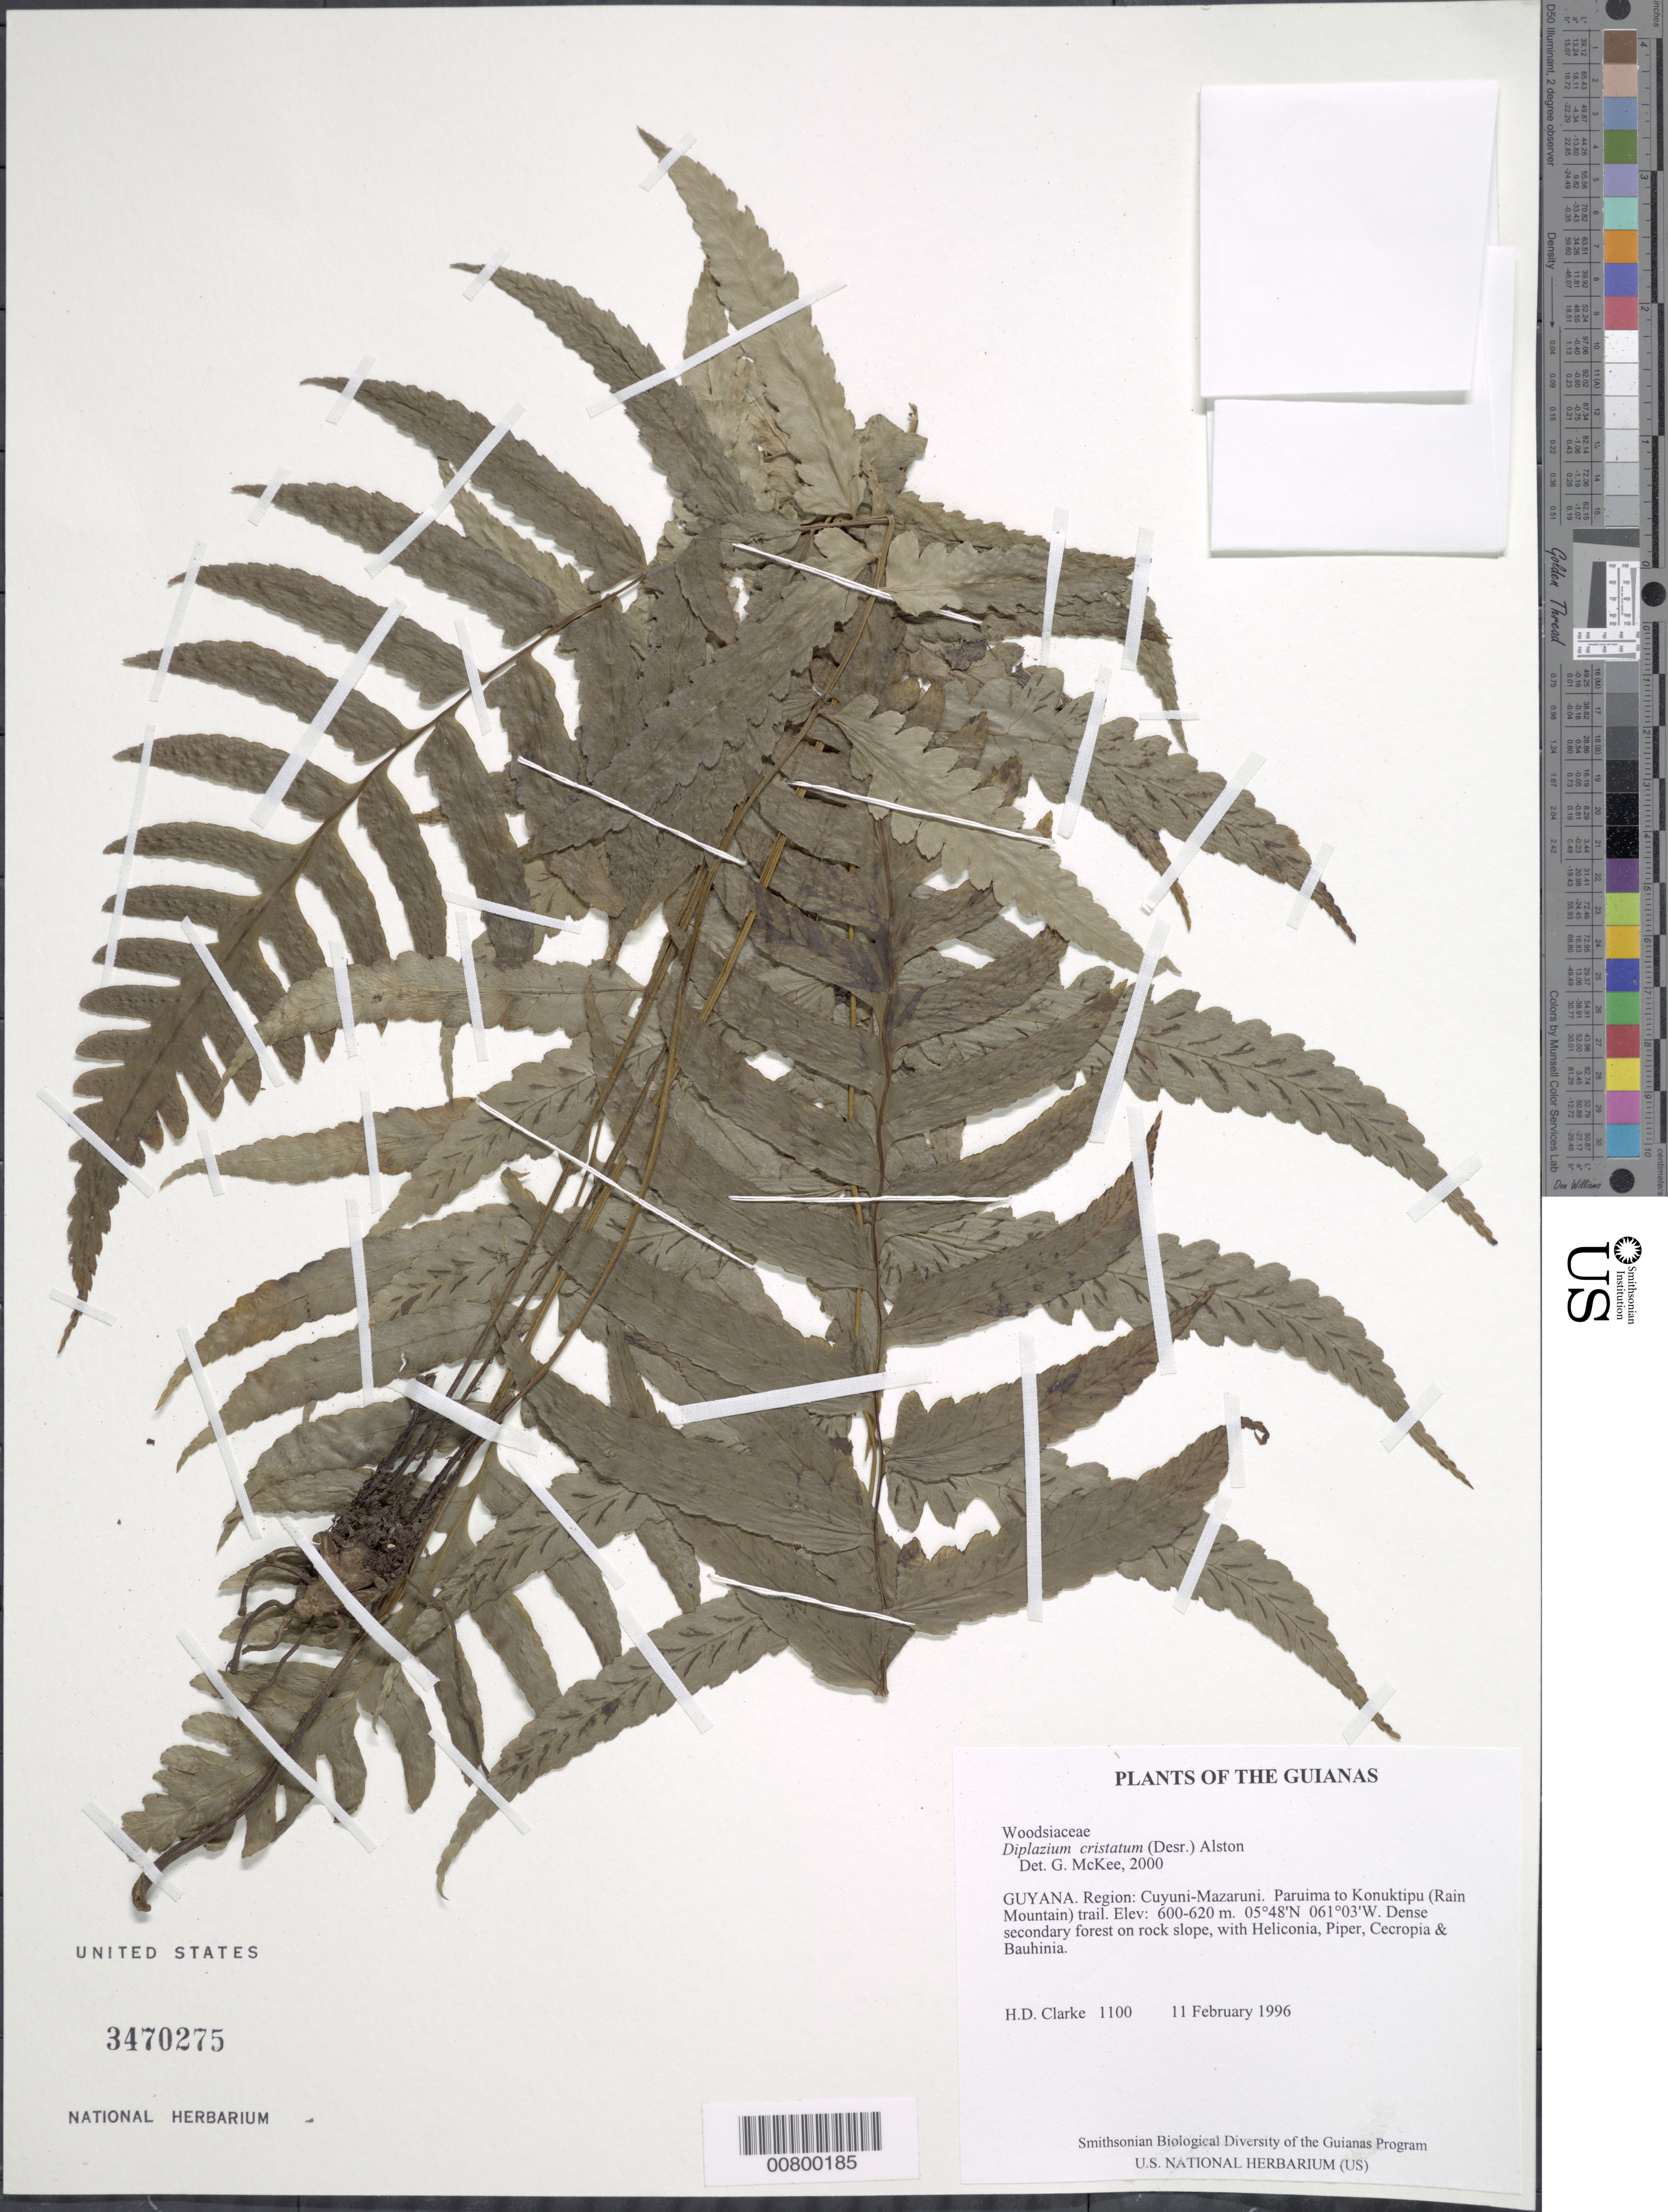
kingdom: Plantae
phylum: Tracheophyta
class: Polypodiopsida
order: Polypodiales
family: Athyriaceae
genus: Diplazium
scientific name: Diplazium cristatum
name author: (Desr.) Alston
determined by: McKee, G. S., (US), NMNH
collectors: H. D. Clarke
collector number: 1100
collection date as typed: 11 February 1996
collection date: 1996-02-11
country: Guyana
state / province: Cuyuni-Mazaruni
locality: Paruima to Konuktipu (Rain Mountain) trail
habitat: Dense secondary forest on rock slope, with Heliconia, Piper, Cecropia & Bauhinia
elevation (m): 600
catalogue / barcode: US 3470275